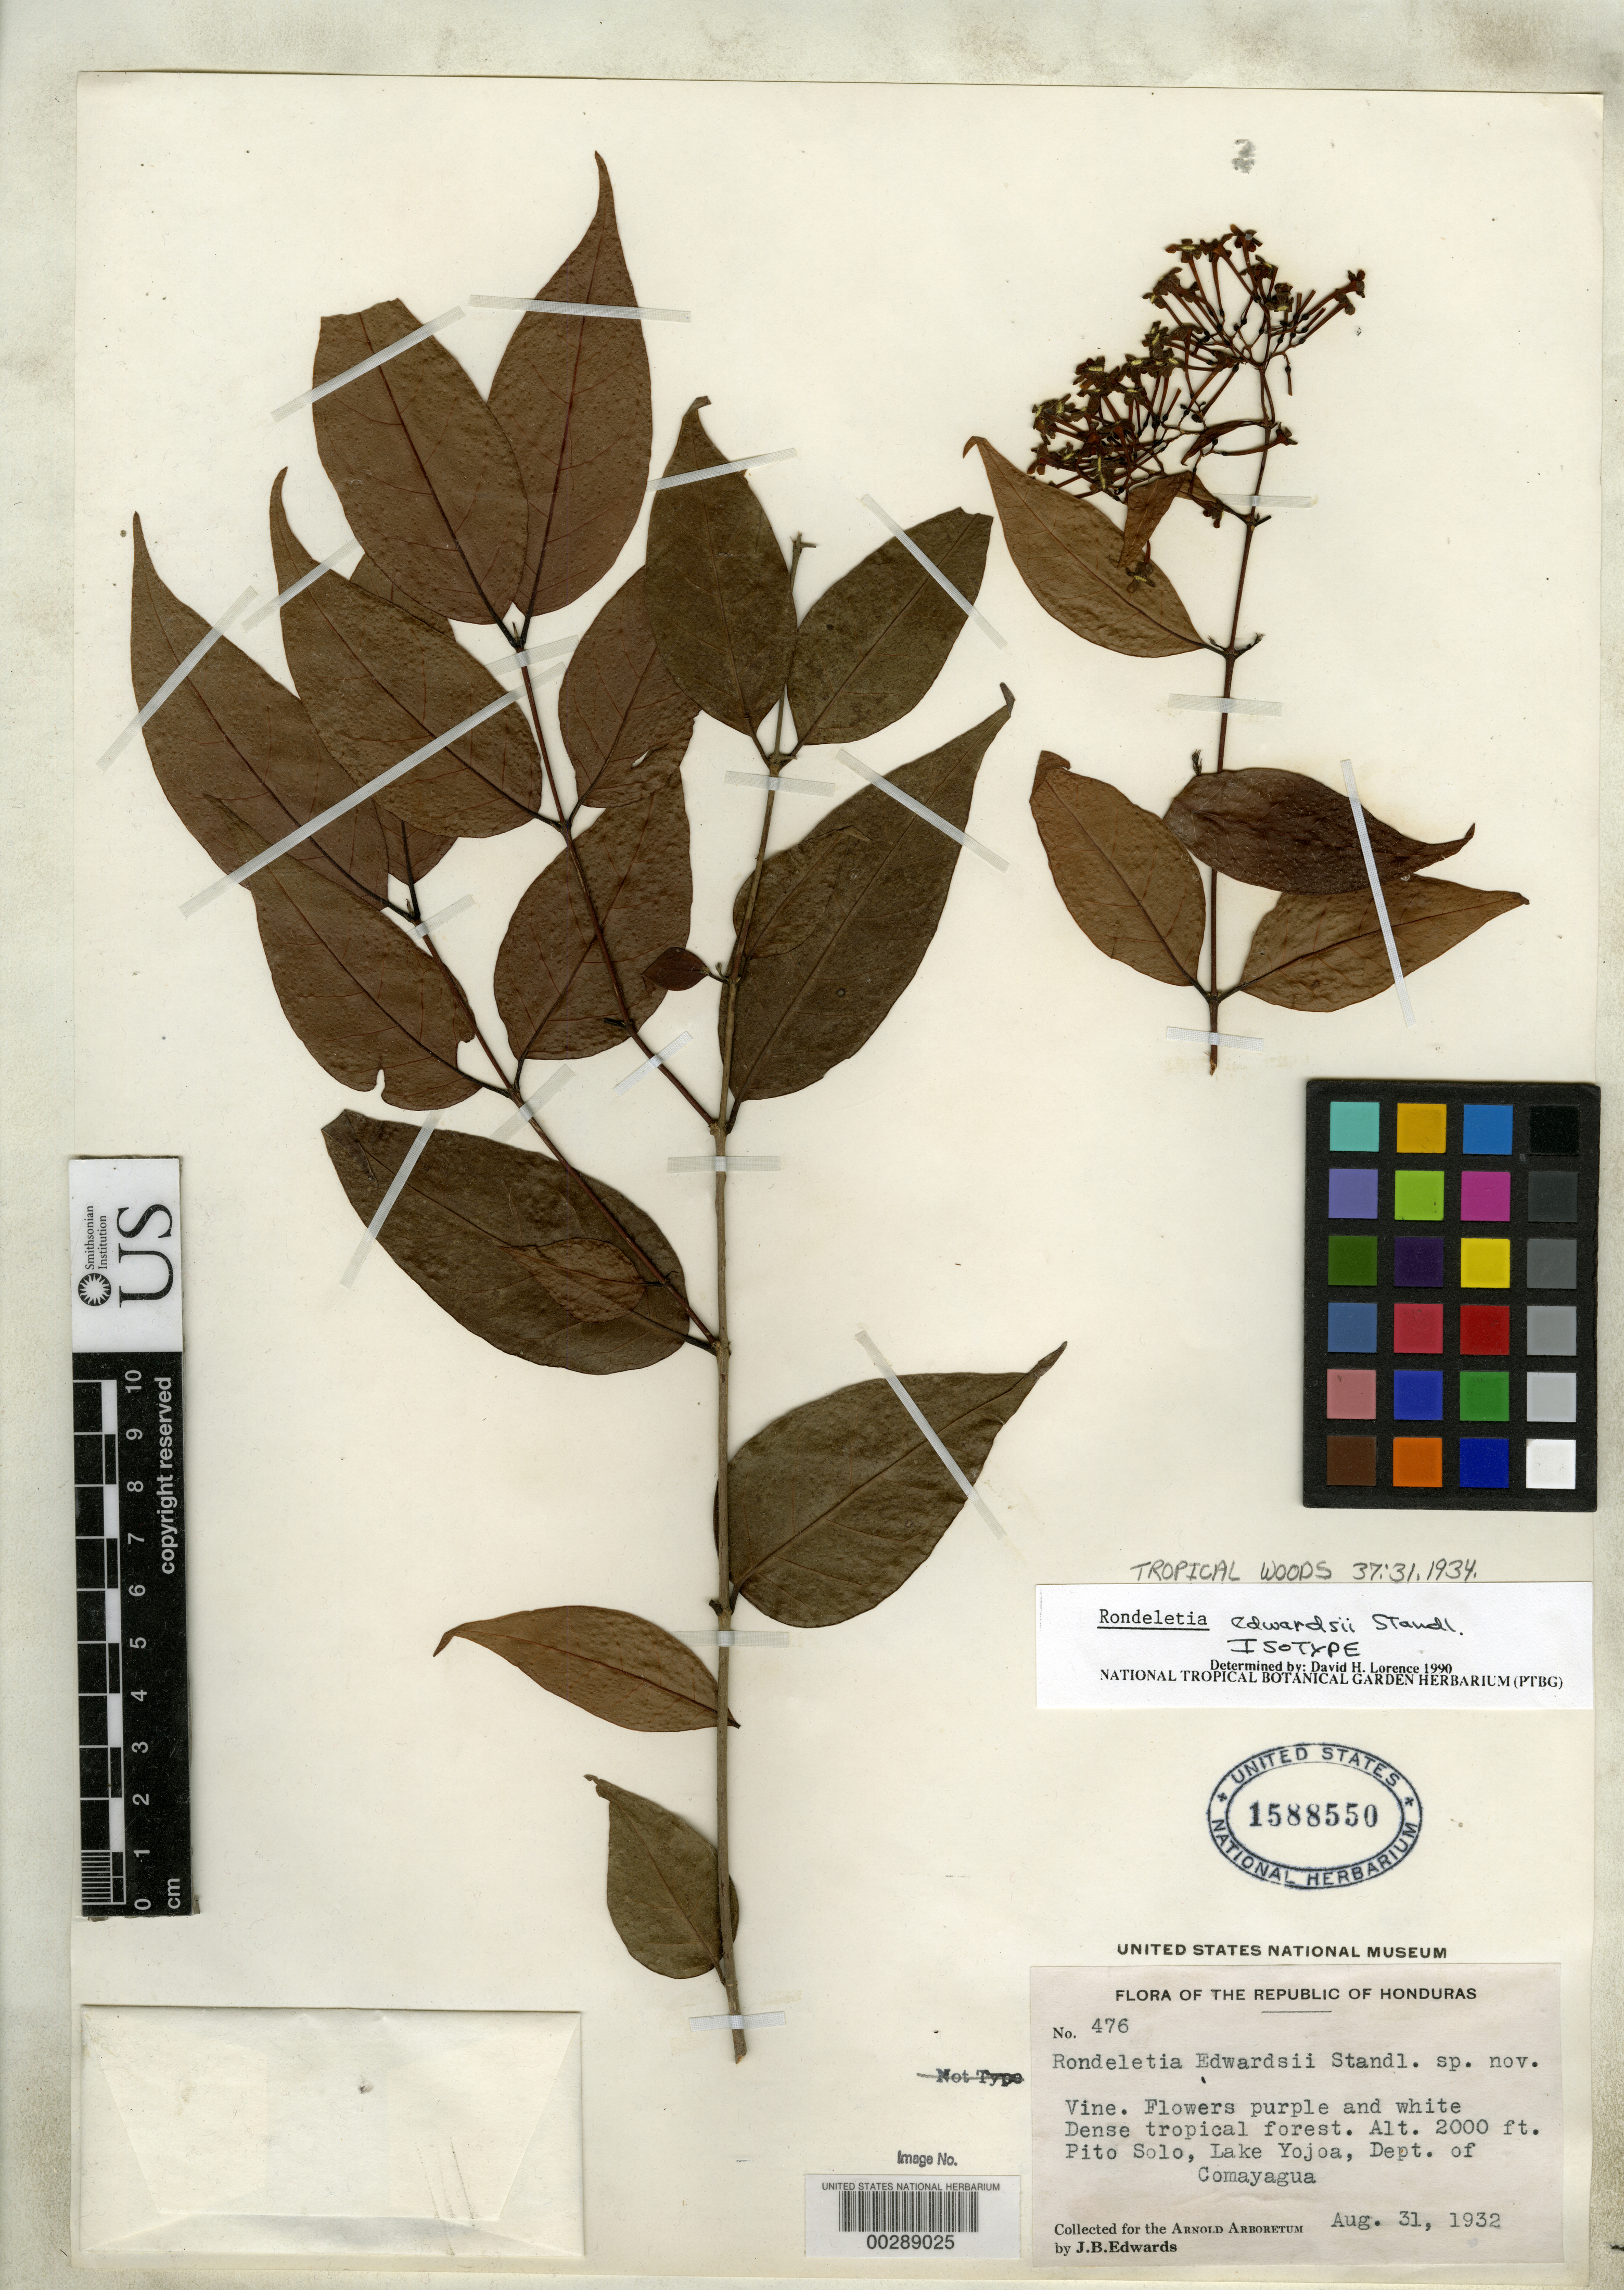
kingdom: Plantae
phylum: Tracheophyta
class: Magnoliopsida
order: Gentianales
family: Rubiaceae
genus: Rondeletia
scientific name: Rondeletia edwardsii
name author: Standl.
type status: Isotype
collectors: J. B. Edwards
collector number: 476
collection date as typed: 31 Aug 1932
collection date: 1932-08-31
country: Honduras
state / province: Comayagua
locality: Pito Solo, Lake Yojoa.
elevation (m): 610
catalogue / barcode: US 1588550